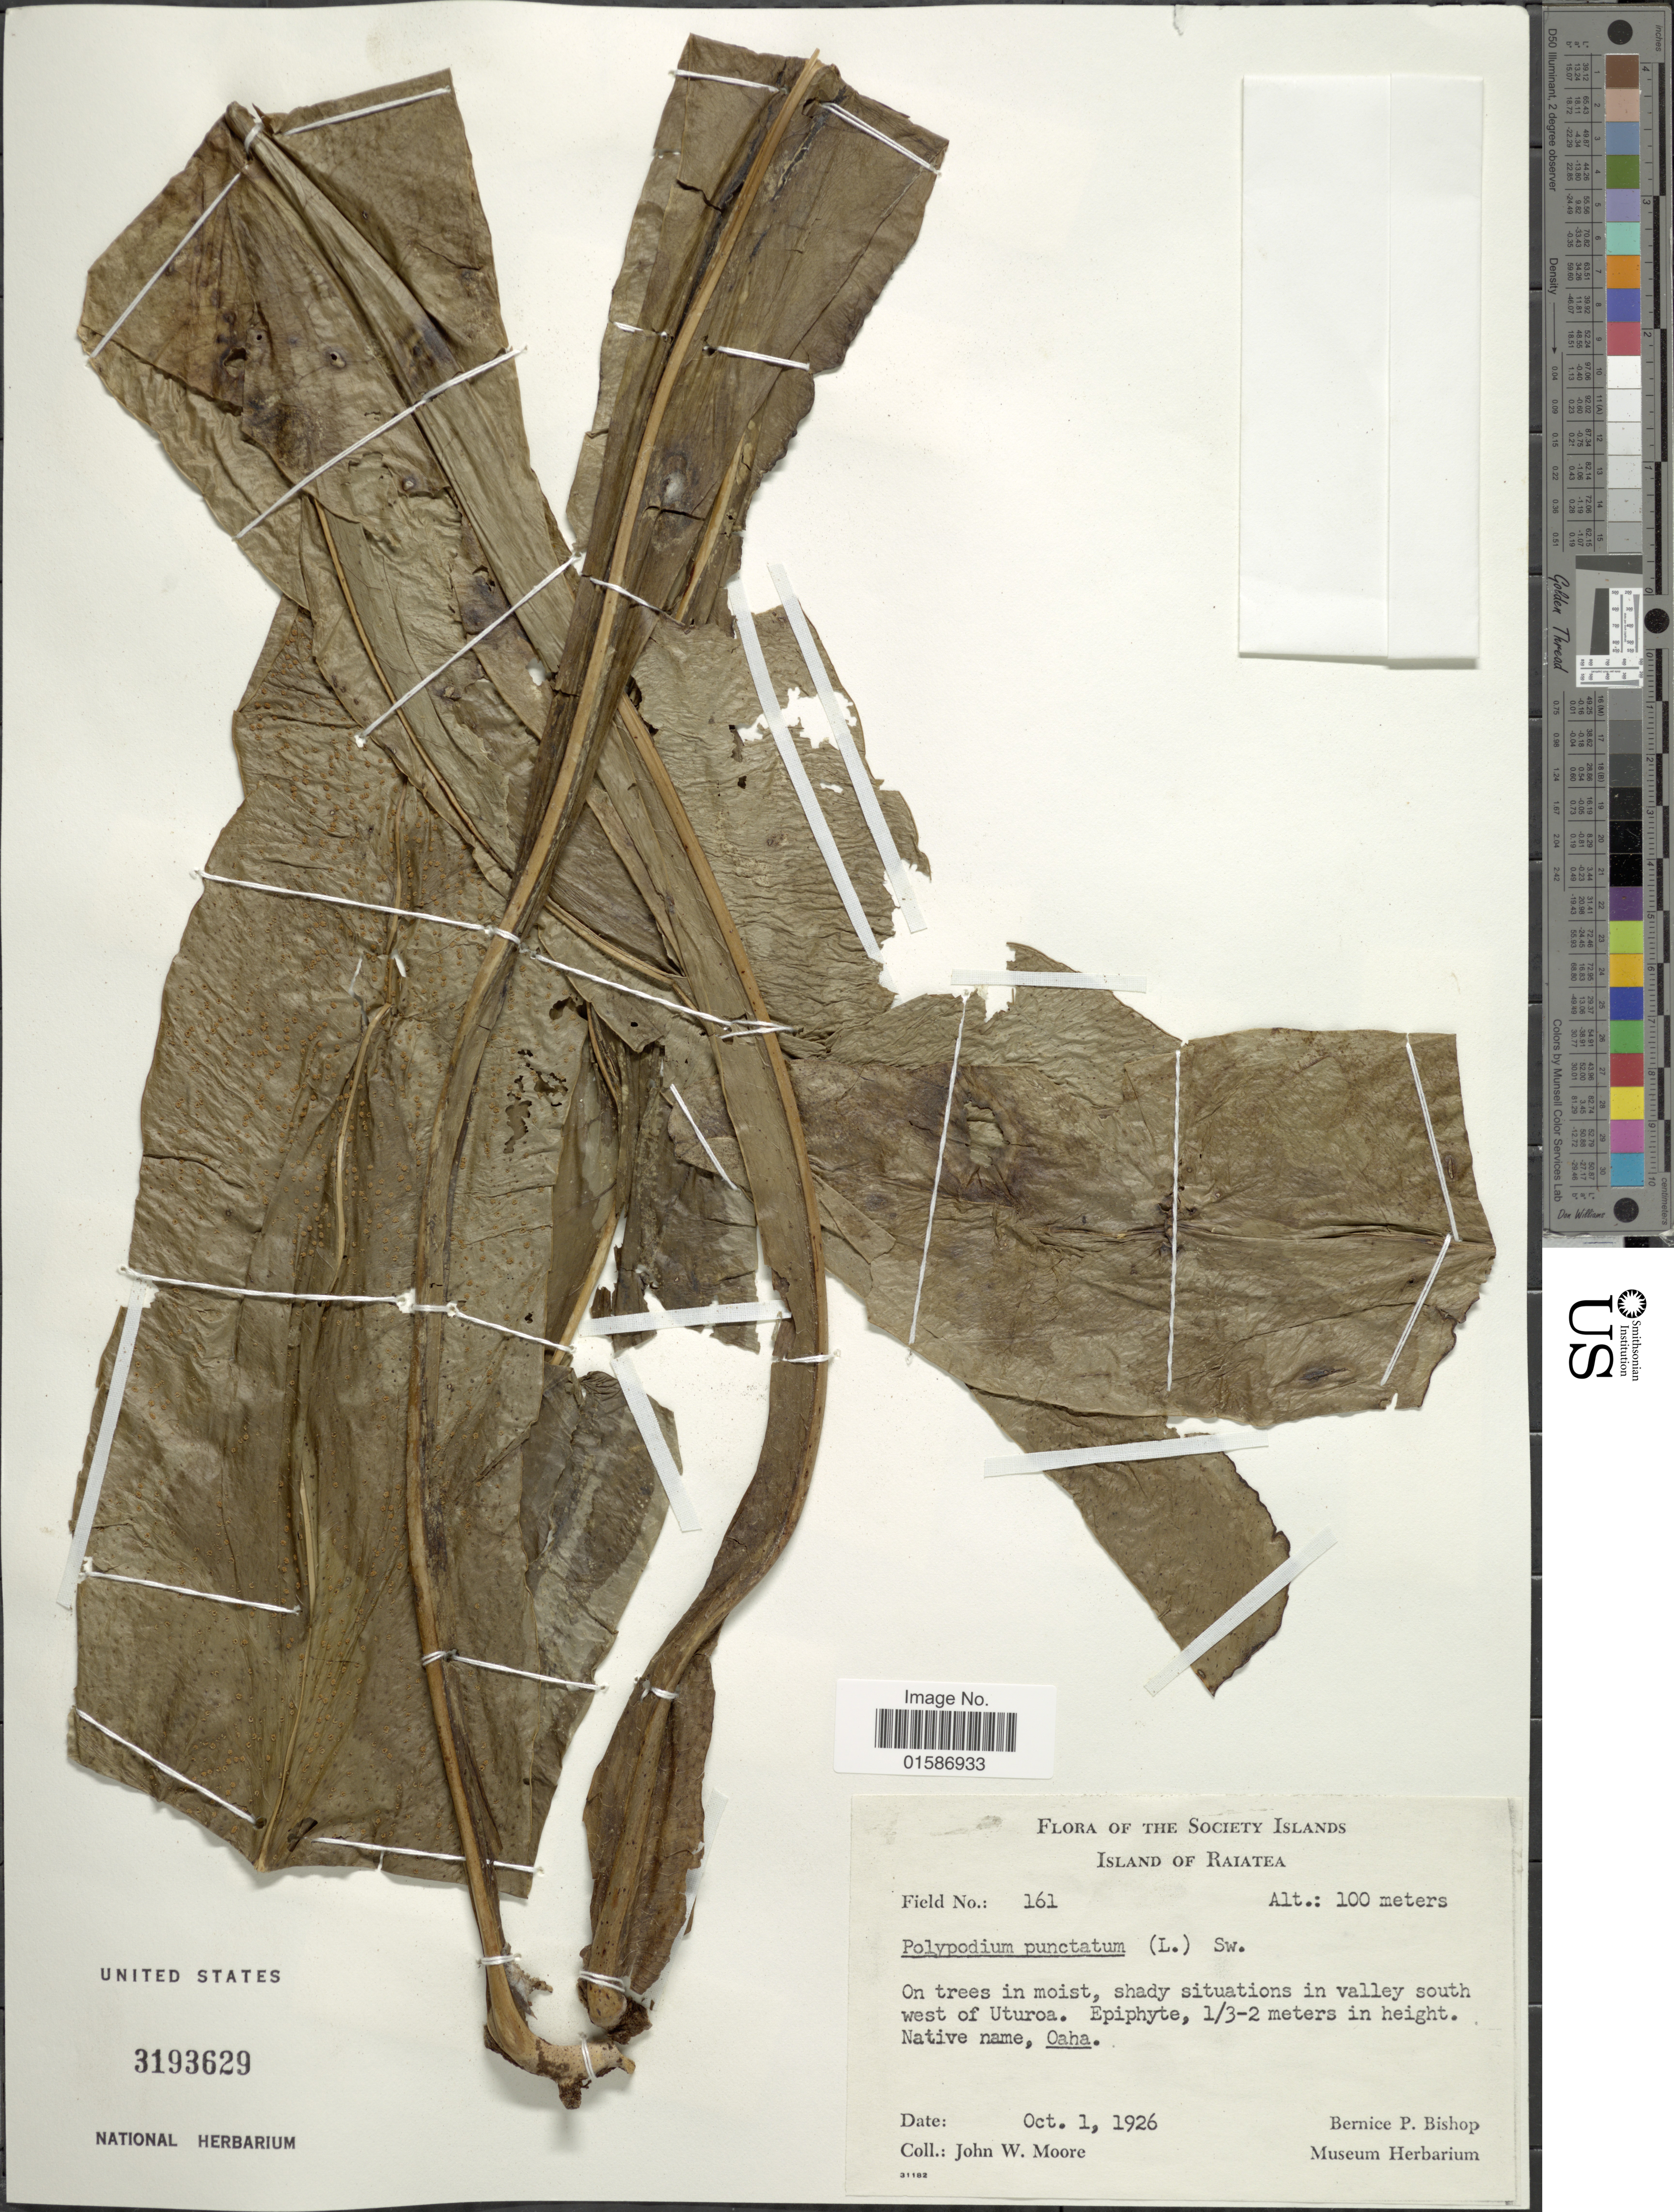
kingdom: Plantae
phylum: Tracheophyta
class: Polypodiopsida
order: Polypodiales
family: Polypodiaceae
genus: Microsorum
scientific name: Microsorum punctatum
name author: (L.) Copel.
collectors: J. Moore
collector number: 161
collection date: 1926-10-01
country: French Polynesia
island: Raiatea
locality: The Society Islands, Island of Raiatea, Native name, Oaha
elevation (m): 100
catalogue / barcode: US 3193629